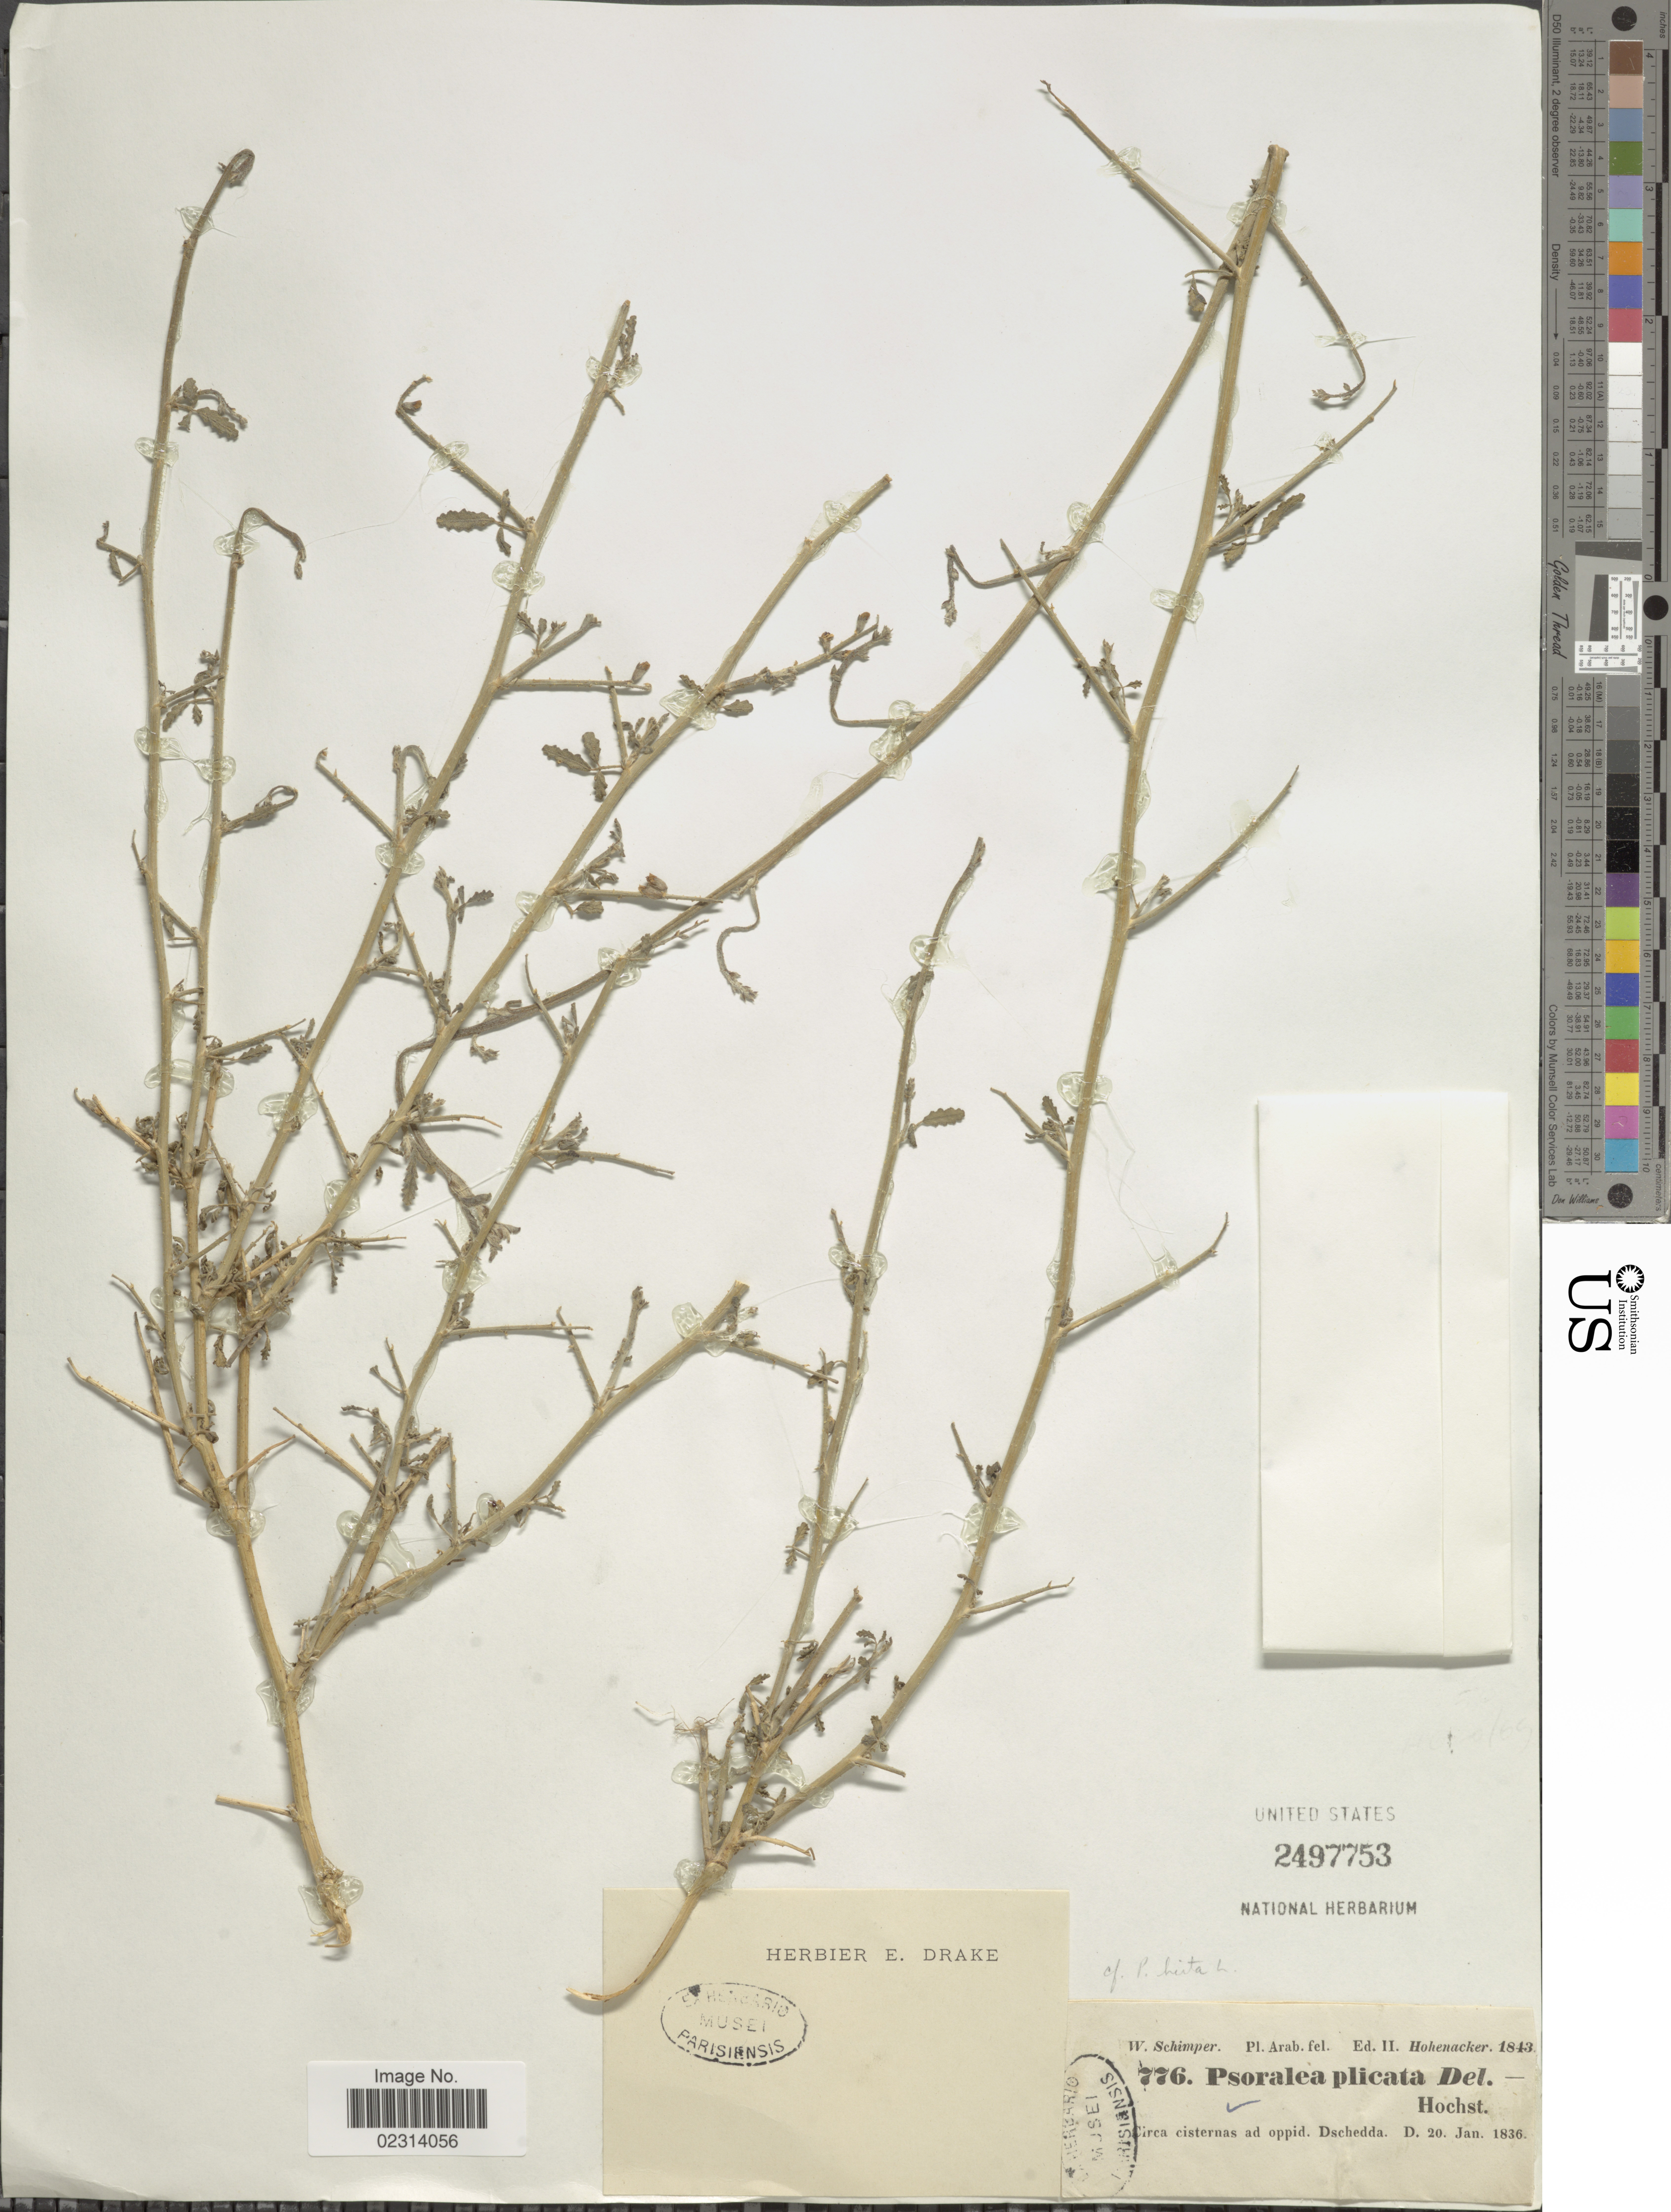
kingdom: Plantae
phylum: Tracheophyta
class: Magnoliopsida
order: Fabales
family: Fabaceae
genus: Cullen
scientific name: Cullen plicatum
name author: (Delile) C.H. Stirt.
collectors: W. Schimper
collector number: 776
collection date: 1836-01-20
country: Saudi Arabia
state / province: Makkah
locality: Circa cisternas ad oppid. Dschedda [Jeddah]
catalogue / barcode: US 2497753